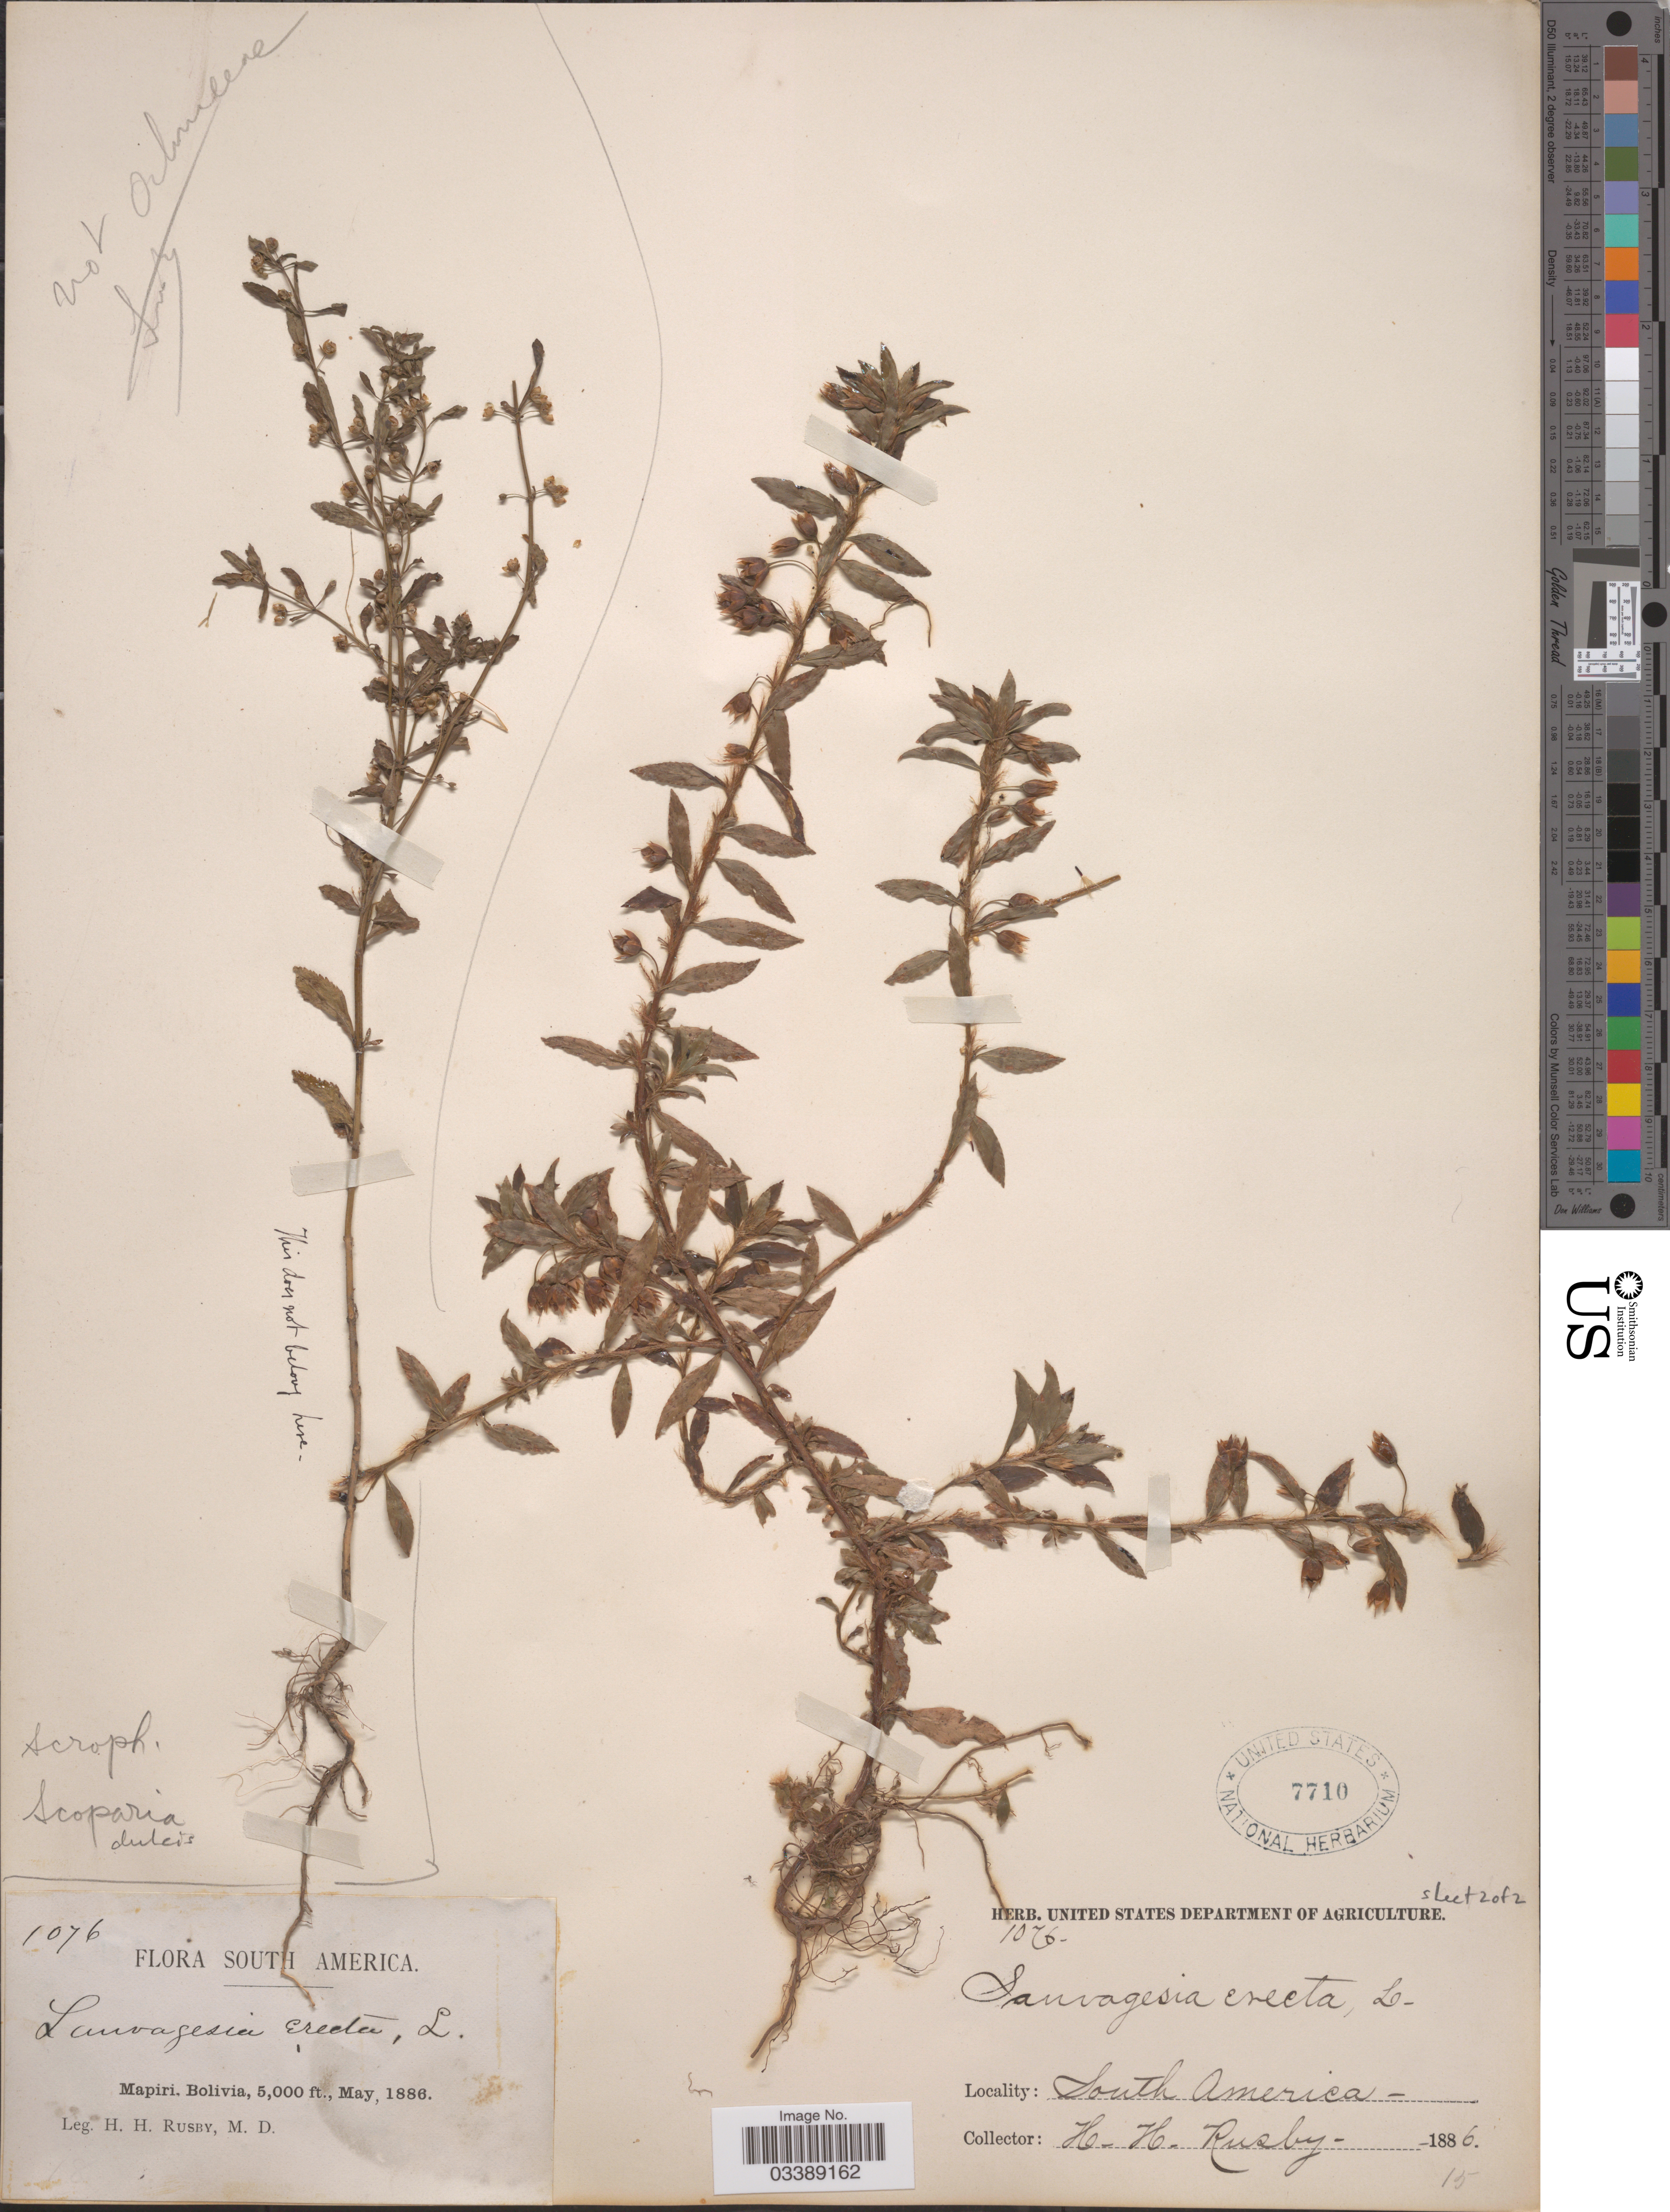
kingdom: Plantae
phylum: Tracheophyta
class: Magnoliopsida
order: Malpighiales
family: Ochnaceae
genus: Sauvagesia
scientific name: Sauvagesia erecta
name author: L.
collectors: H. H. Rusby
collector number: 1076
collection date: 1886-05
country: Bolivia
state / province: La Páz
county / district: Larecaja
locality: Mapiri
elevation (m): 1524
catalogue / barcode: US 7710